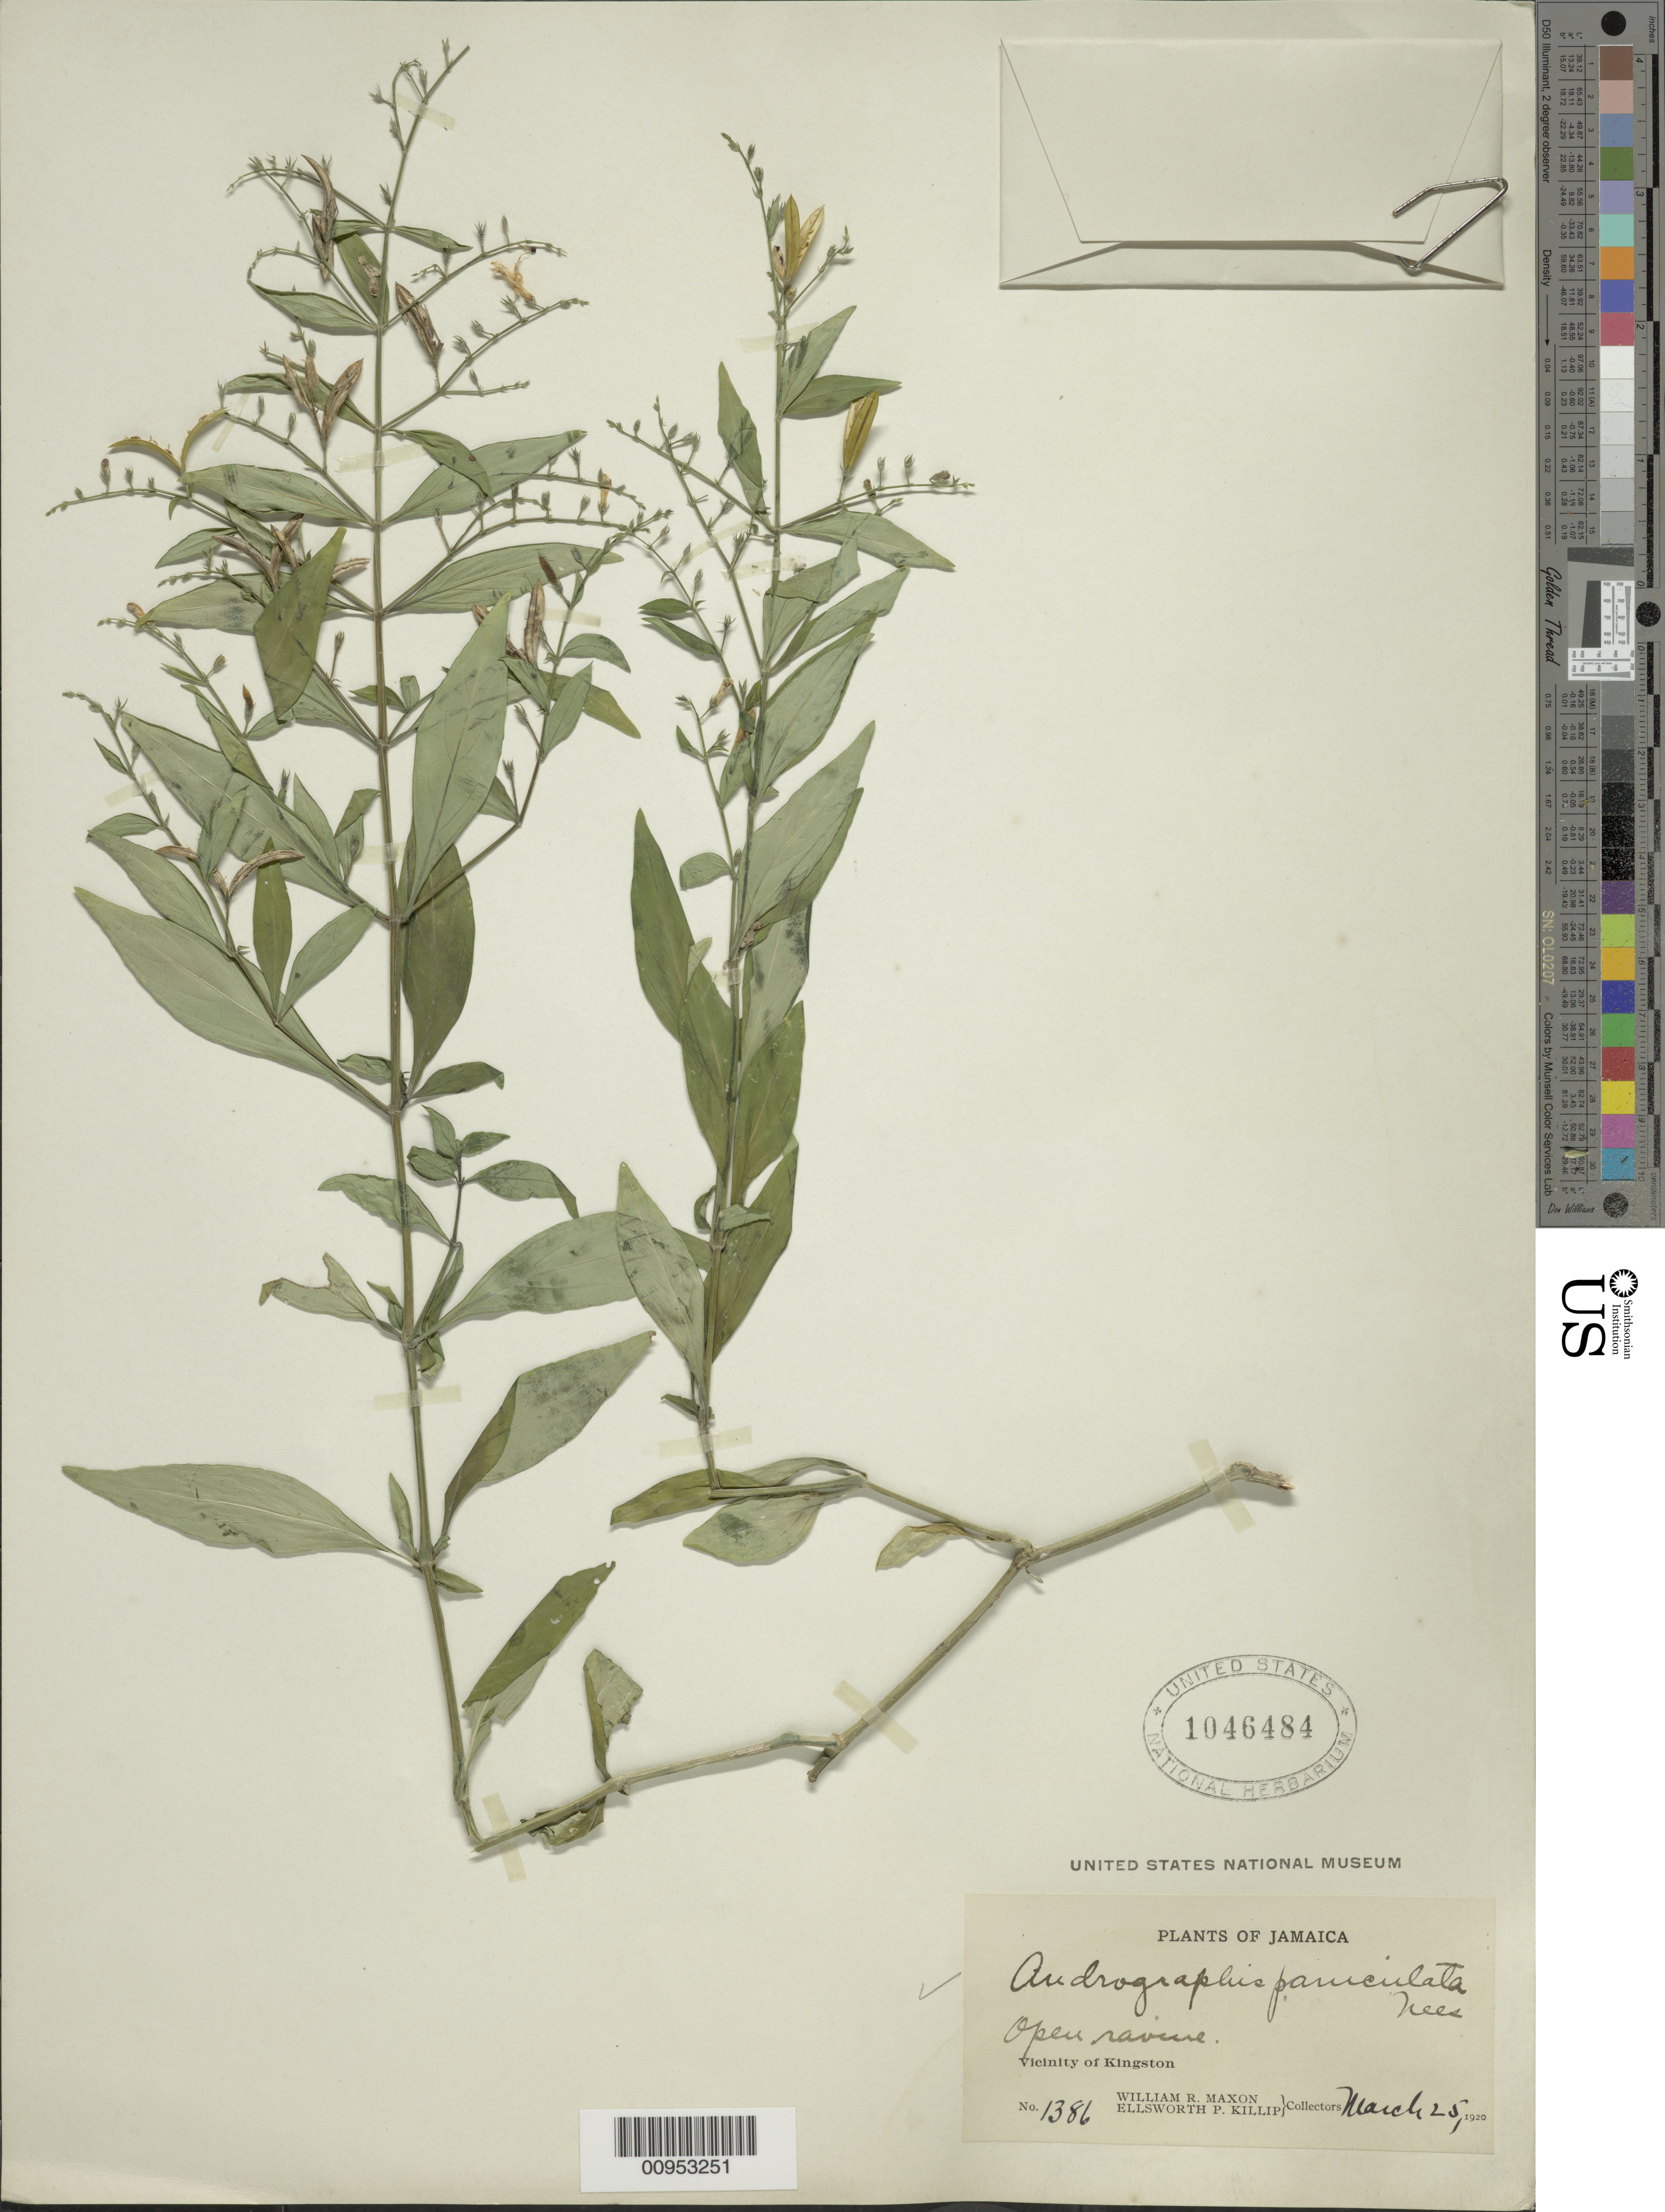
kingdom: Plantae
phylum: Tracheophyta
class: Magnoliopsida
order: Lamiales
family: Acanthaceae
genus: Andrographis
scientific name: Andrographis paniculata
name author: (Burm. f.) Nees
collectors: W. R. Maxon & E. P. Killip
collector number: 1386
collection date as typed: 25 Mar 1920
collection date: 1920-03-25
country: Jamaica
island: Jamaica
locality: Kingston vicinity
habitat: Open ravine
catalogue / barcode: US 1046484